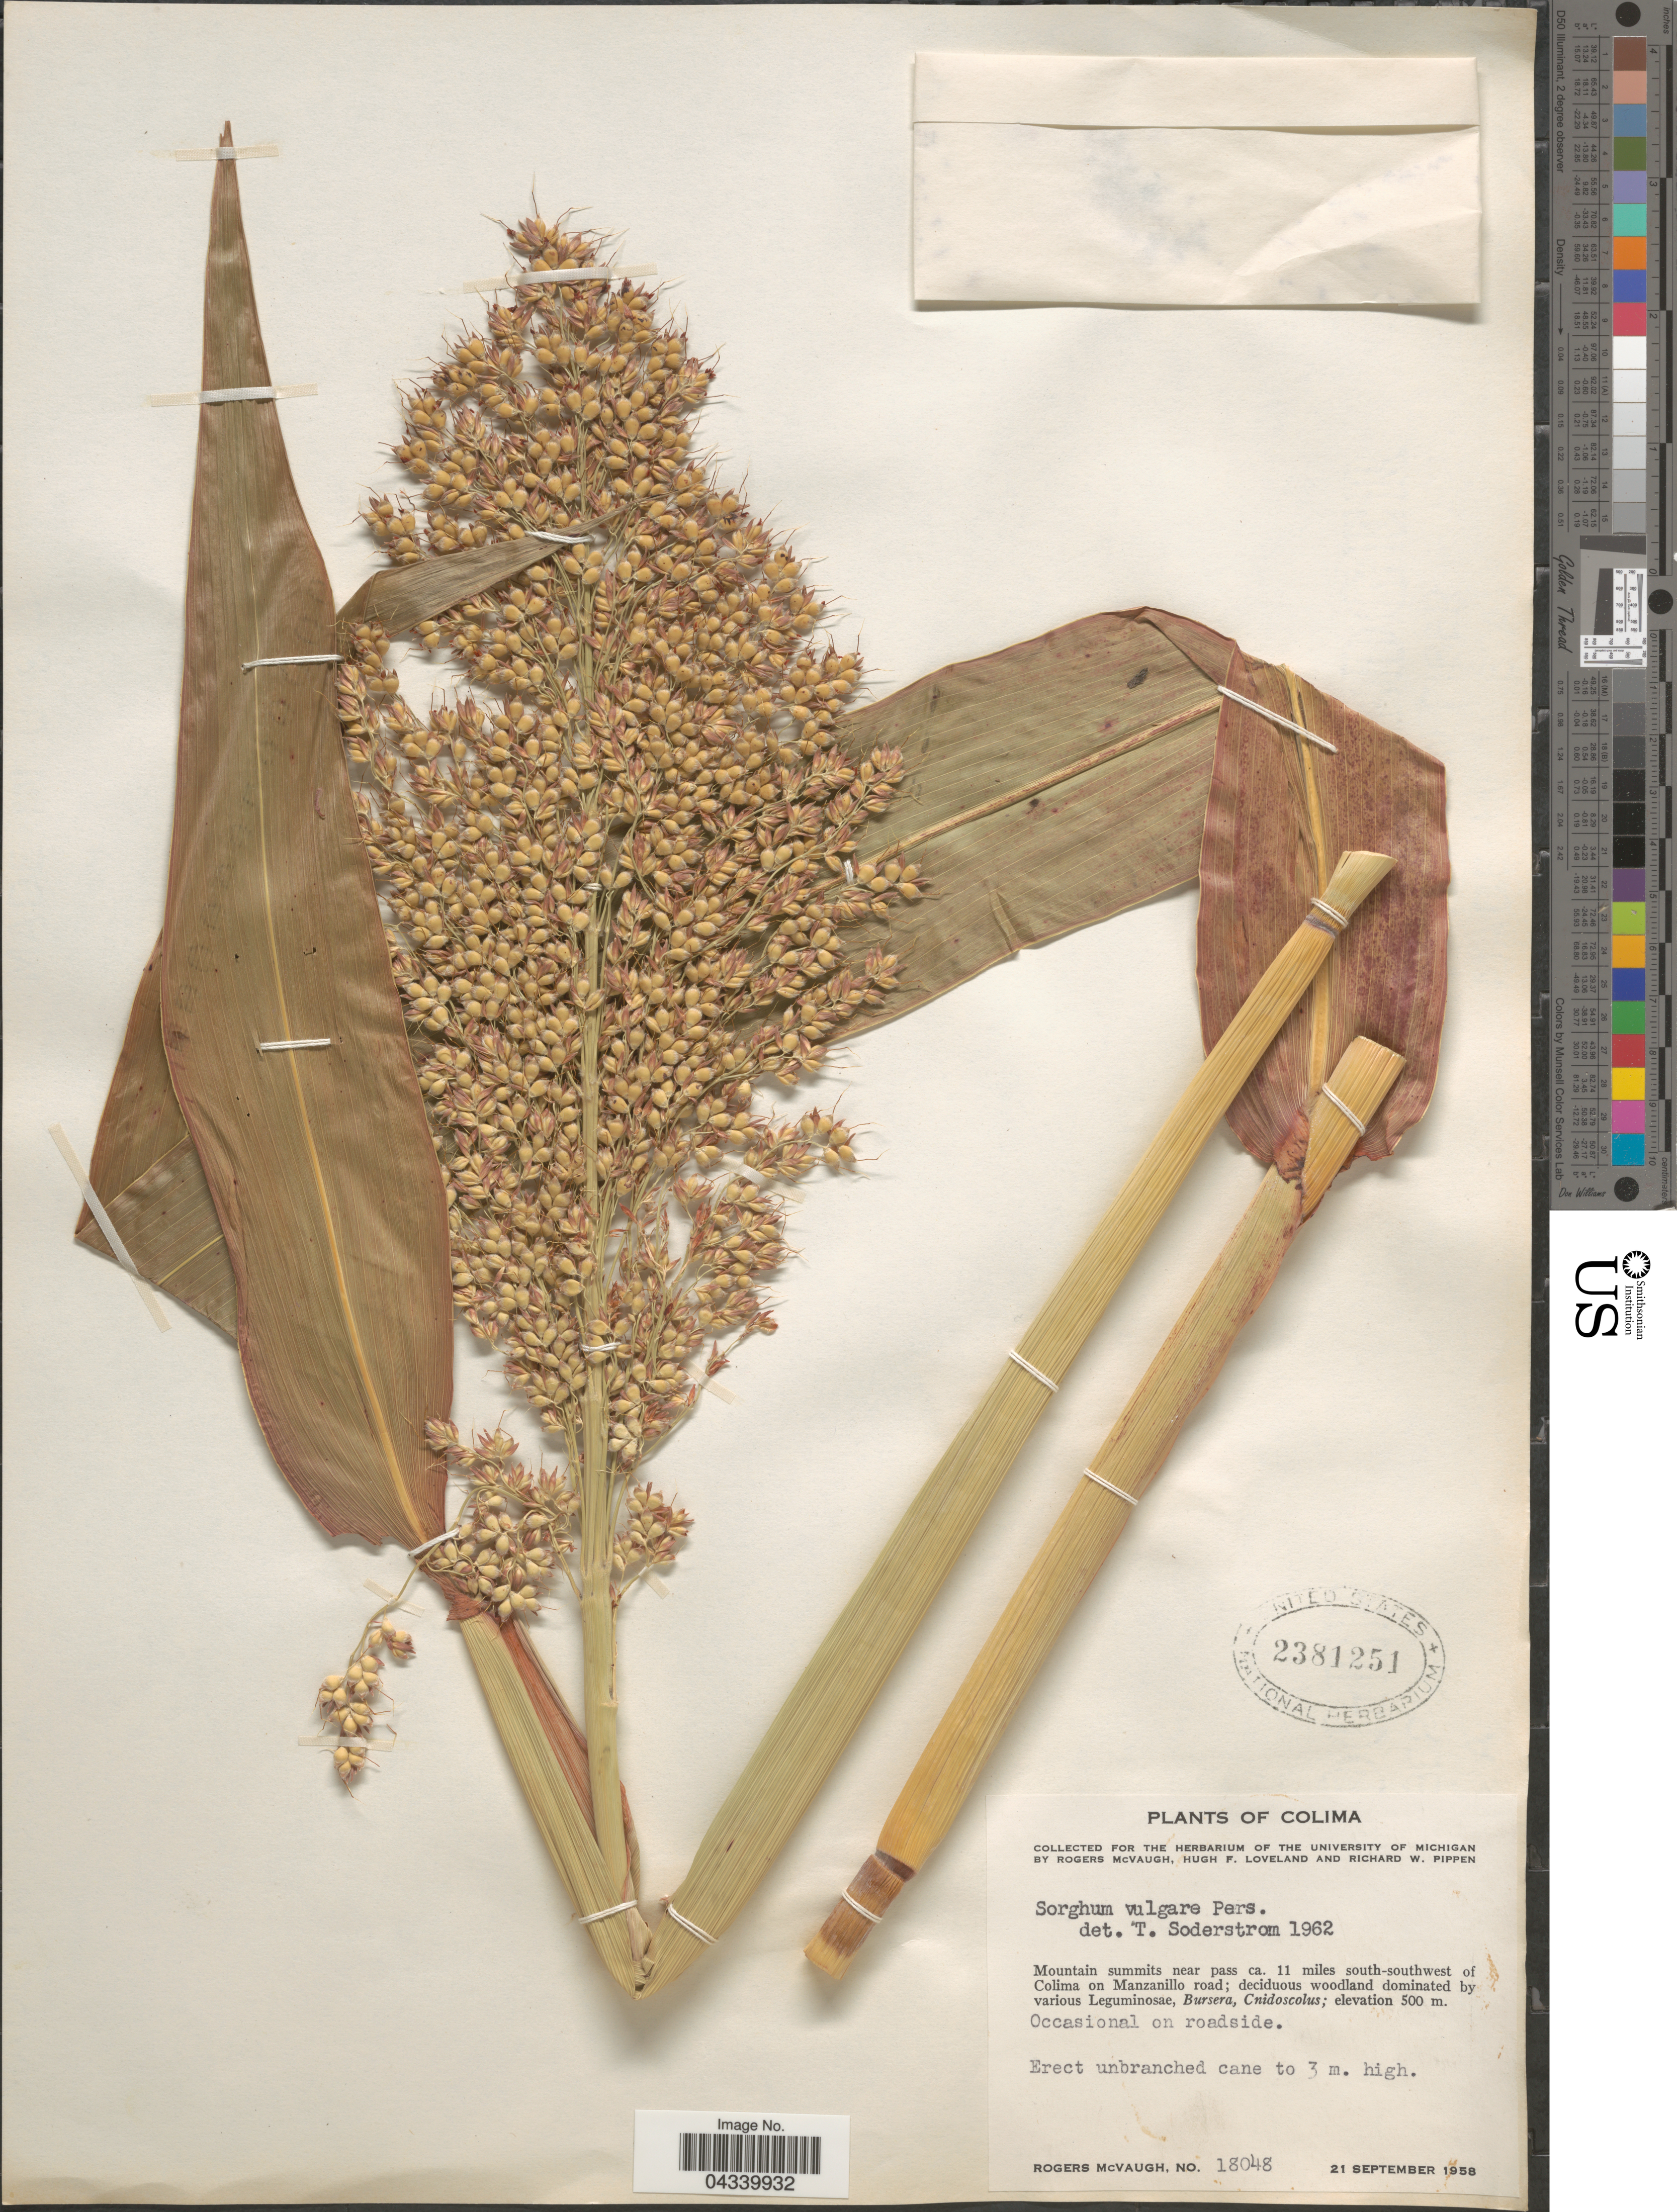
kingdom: Plantae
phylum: Tracheophyta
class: Liliopsida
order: Poales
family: Poaceae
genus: Sorghum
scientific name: Sorghum bicolor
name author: (L.) Moench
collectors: R. McVaugh, H. Loveland & R. W. Pippen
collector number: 18048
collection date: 1958-09-21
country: Mexico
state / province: Colima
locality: Mountain summits near pass ca. 11 miles south-southwest of Colima on Manzanillo road.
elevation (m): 500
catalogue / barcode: US 2381251